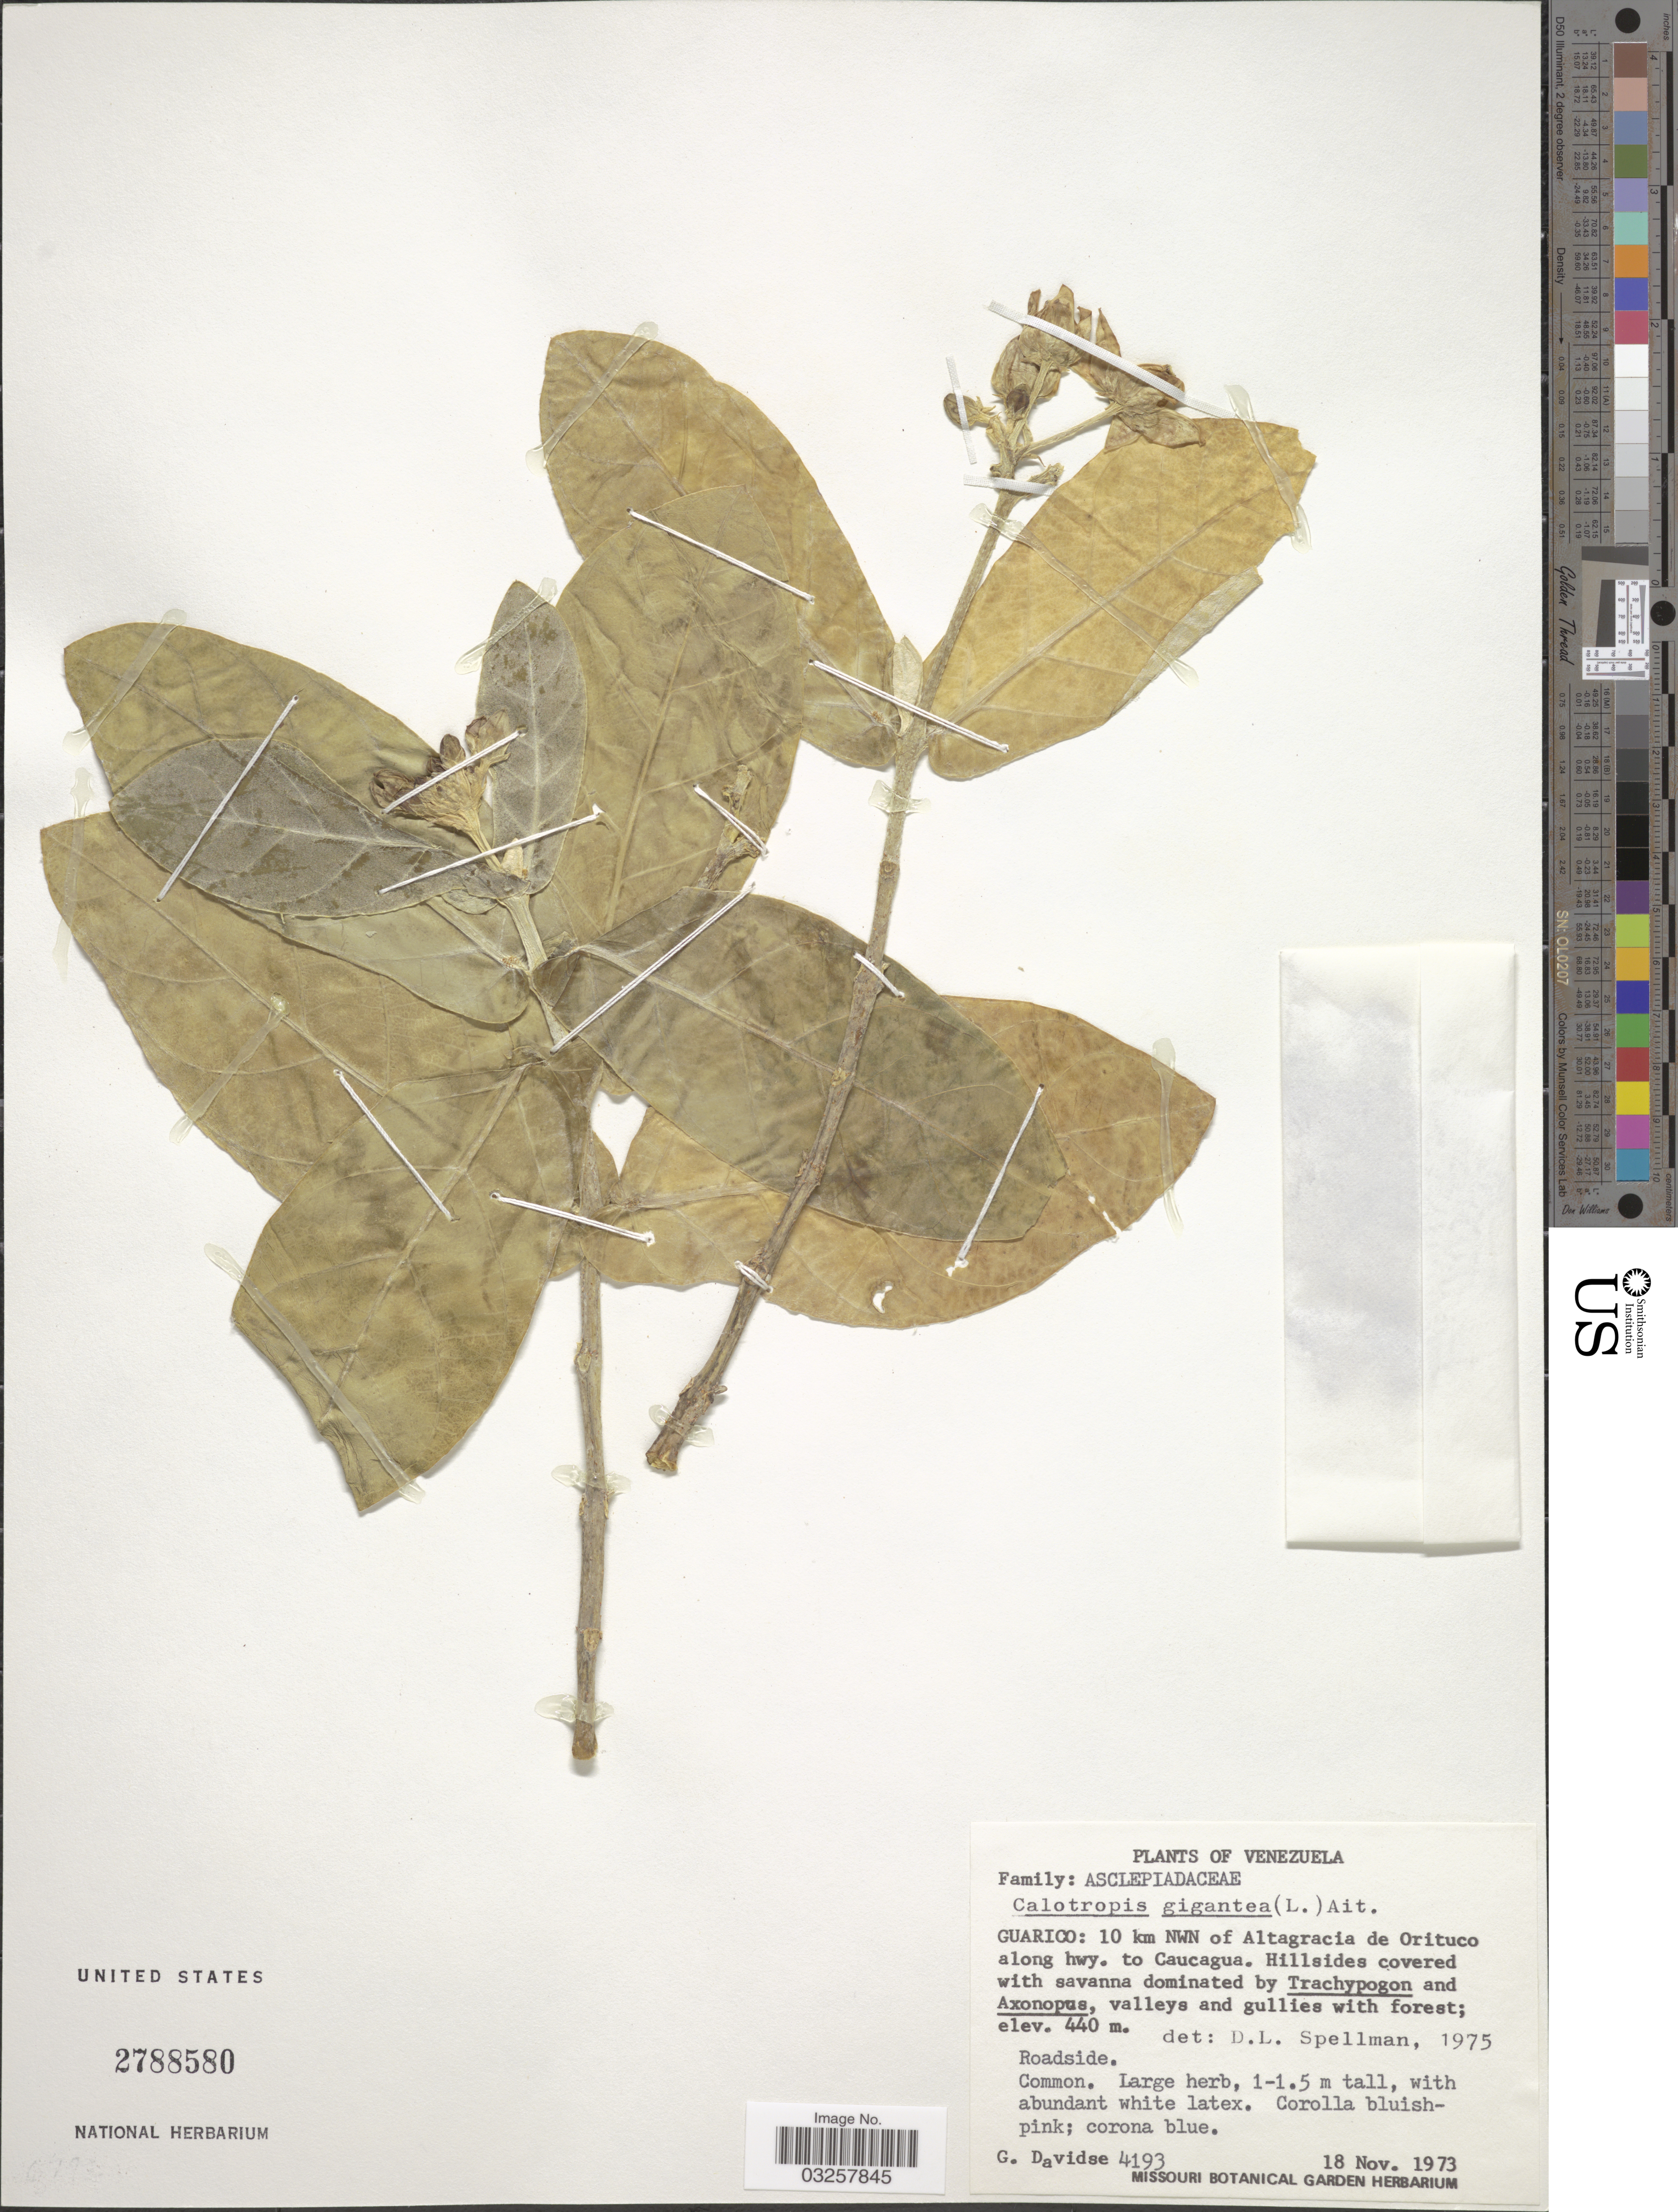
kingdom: Plantae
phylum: Tracheophyta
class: Magnoliopsida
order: Gentianales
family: Apocynaceae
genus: Calotropis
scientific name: Calotropis gigantea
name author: (L.) W.T. Aiton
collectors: G. Davidse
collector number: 4193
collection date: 1973-11-18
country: Venezuela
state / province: Guárico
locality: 10 km NWN of Altagracia de Orituco along hwy. to Caucagua.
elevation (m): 440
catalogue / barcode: US 2788580